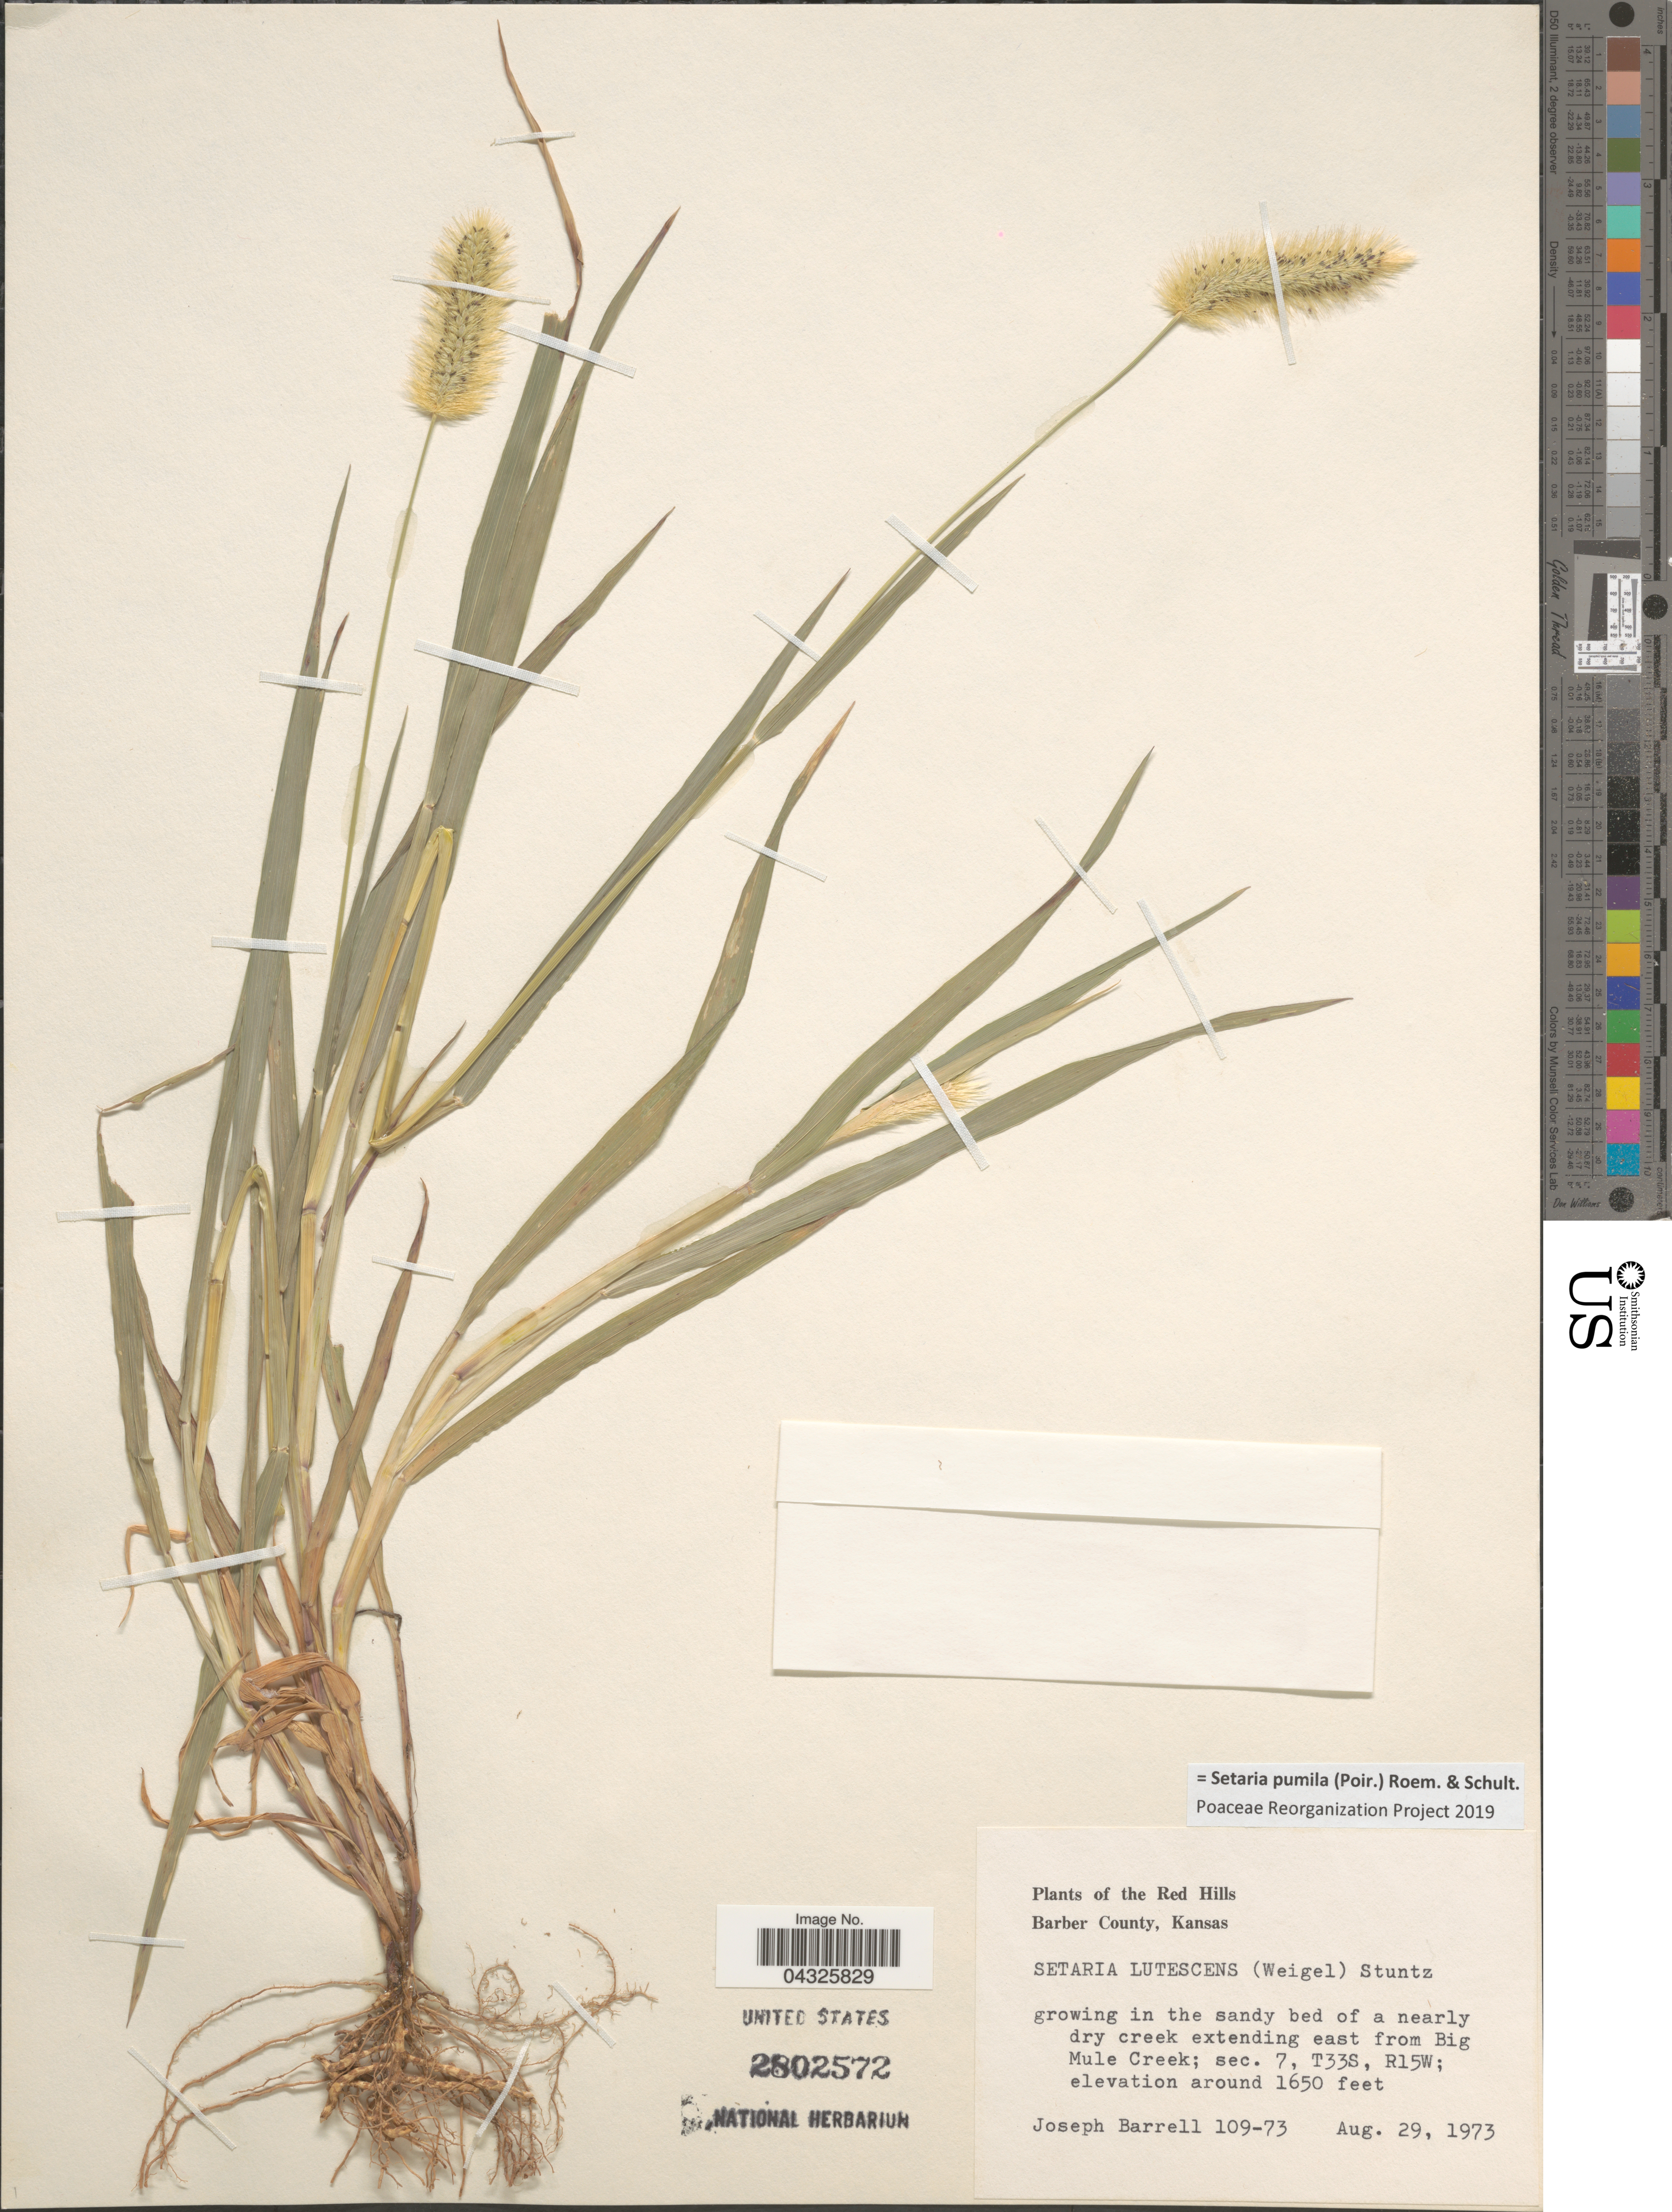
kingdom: Plantae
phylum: Tracheophyta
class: Liliopsida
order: Poales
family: Poaceae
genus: Setaria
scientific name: Setaria pumila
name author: (Poir.) Roem. & Schult.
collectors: J. Barrell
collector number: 109-73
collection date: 1973-08-29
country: United States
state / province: Kansas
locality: The Red Hills. Barber County. In the sandy bed of a nearly dry creek extending east from Big Mule Creek; sec. 7, T33S, R15W.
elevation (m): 503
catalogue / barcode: US 2802572